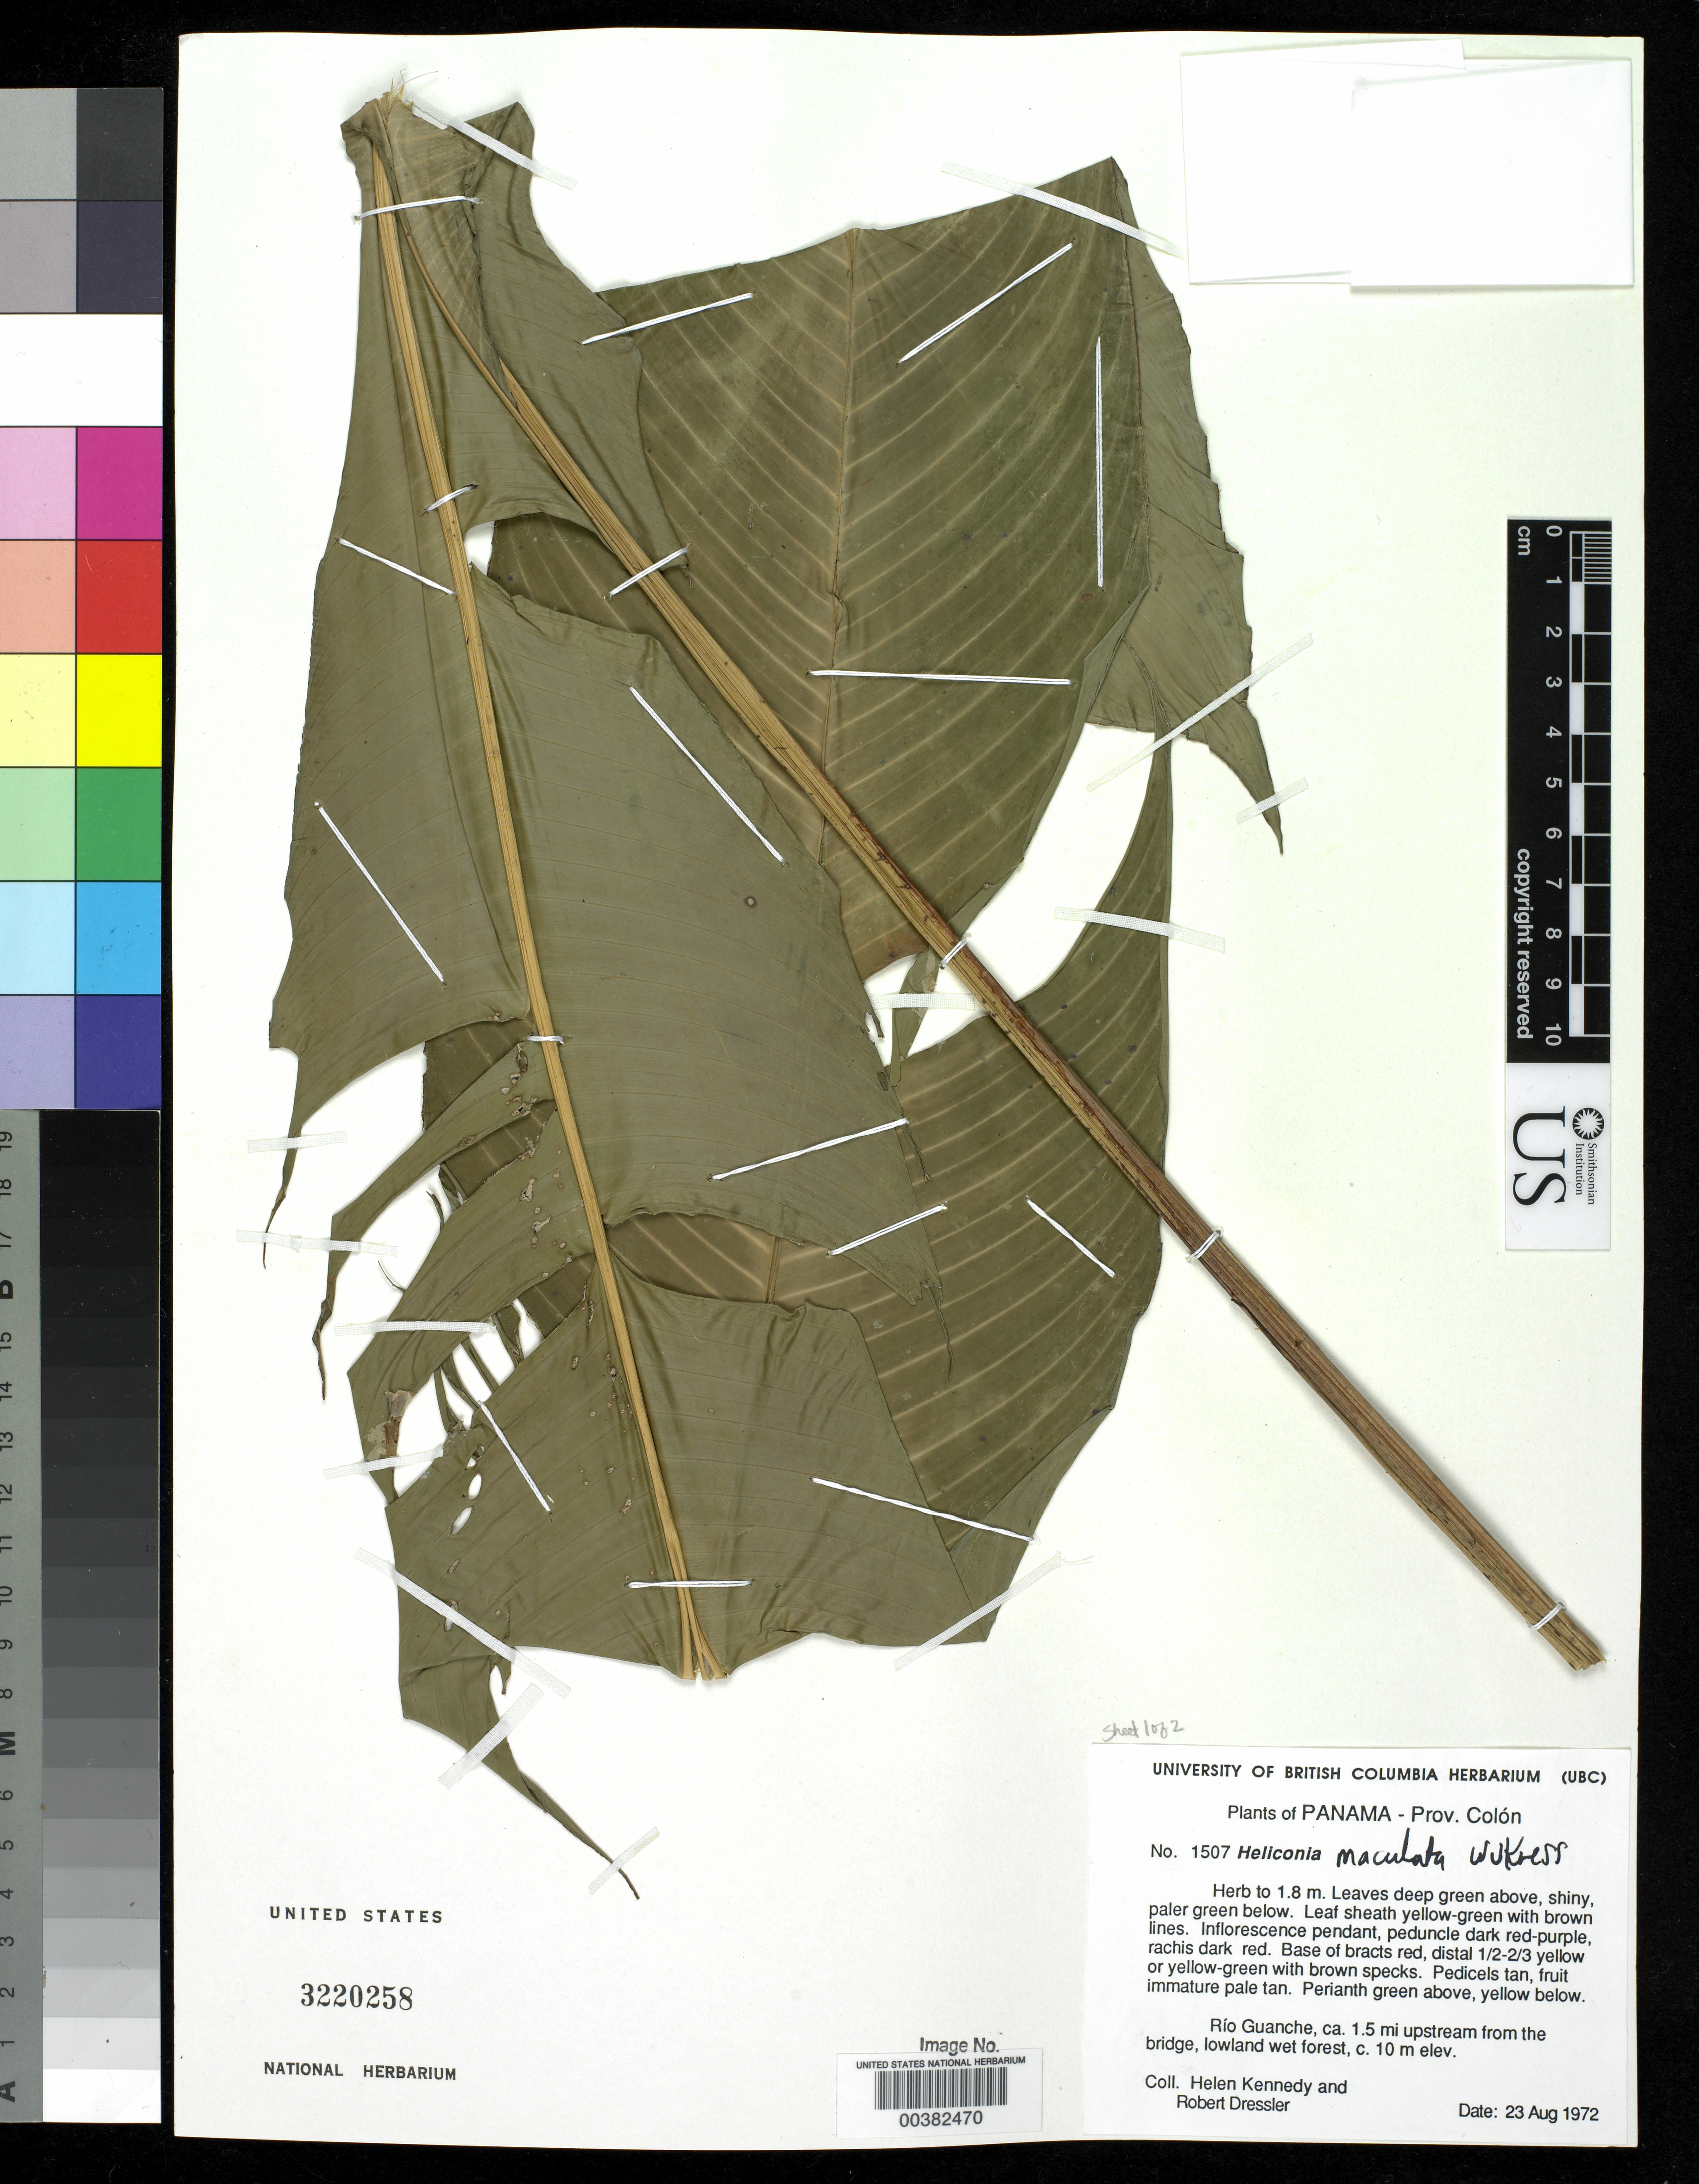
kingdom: Plantae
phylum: Tracheophyta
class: Liliopsida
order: Zingiberales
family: Heliconiaceae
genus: Heliconia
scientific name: Heliconia maculata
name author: W.J. Kress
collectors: H. Kennedy & R. Dressler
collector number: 1507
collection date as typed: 22 Aug 1972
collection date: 1972-08-22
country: Panama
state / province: Colón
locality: Rio Guanche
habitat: Lowland wet forest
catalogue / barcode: US 3220258